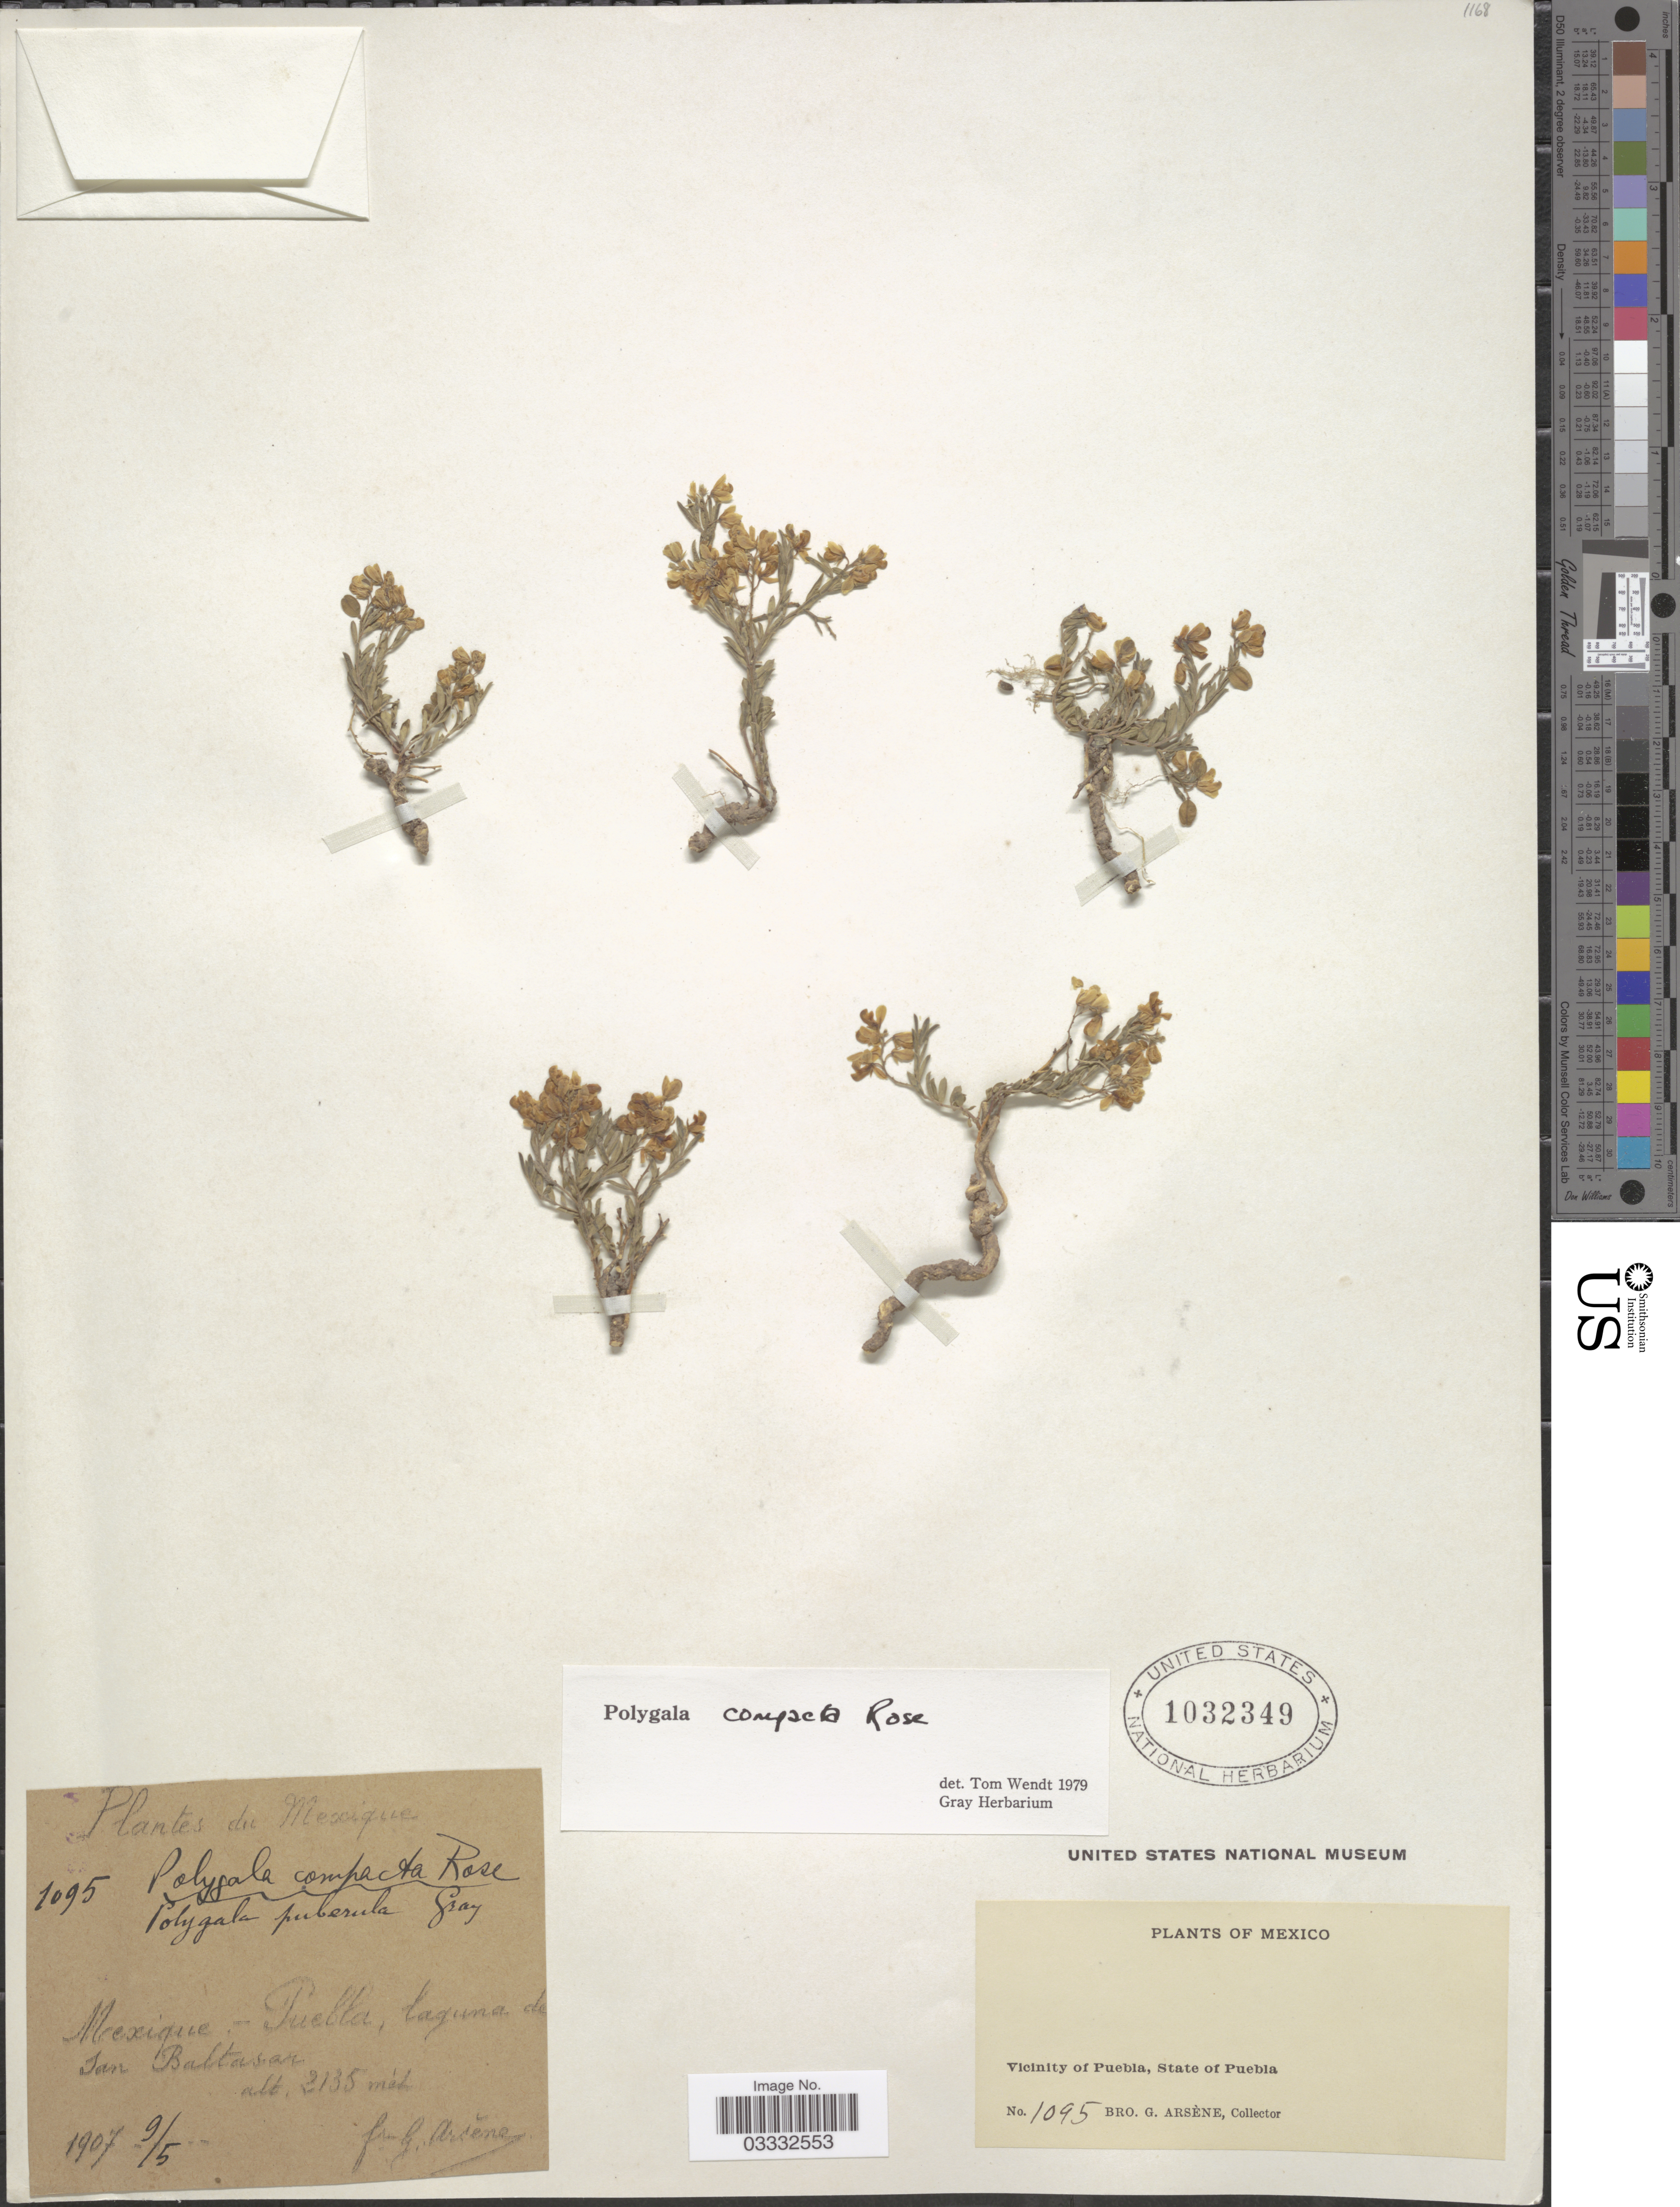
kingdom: Plantae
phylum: Tracheophyta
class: Magnoliopsida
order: Fabales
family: Polygalaceae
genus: Polygala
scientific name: Polygala compacta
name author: Rose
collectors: Bro. G. Arsène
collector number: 1095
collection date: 1907-05-09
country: Mexico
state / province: Puebla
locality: Laguna de San Baltasar. Vicinity of Puebla.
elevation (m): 2135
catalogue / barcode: US 1032349